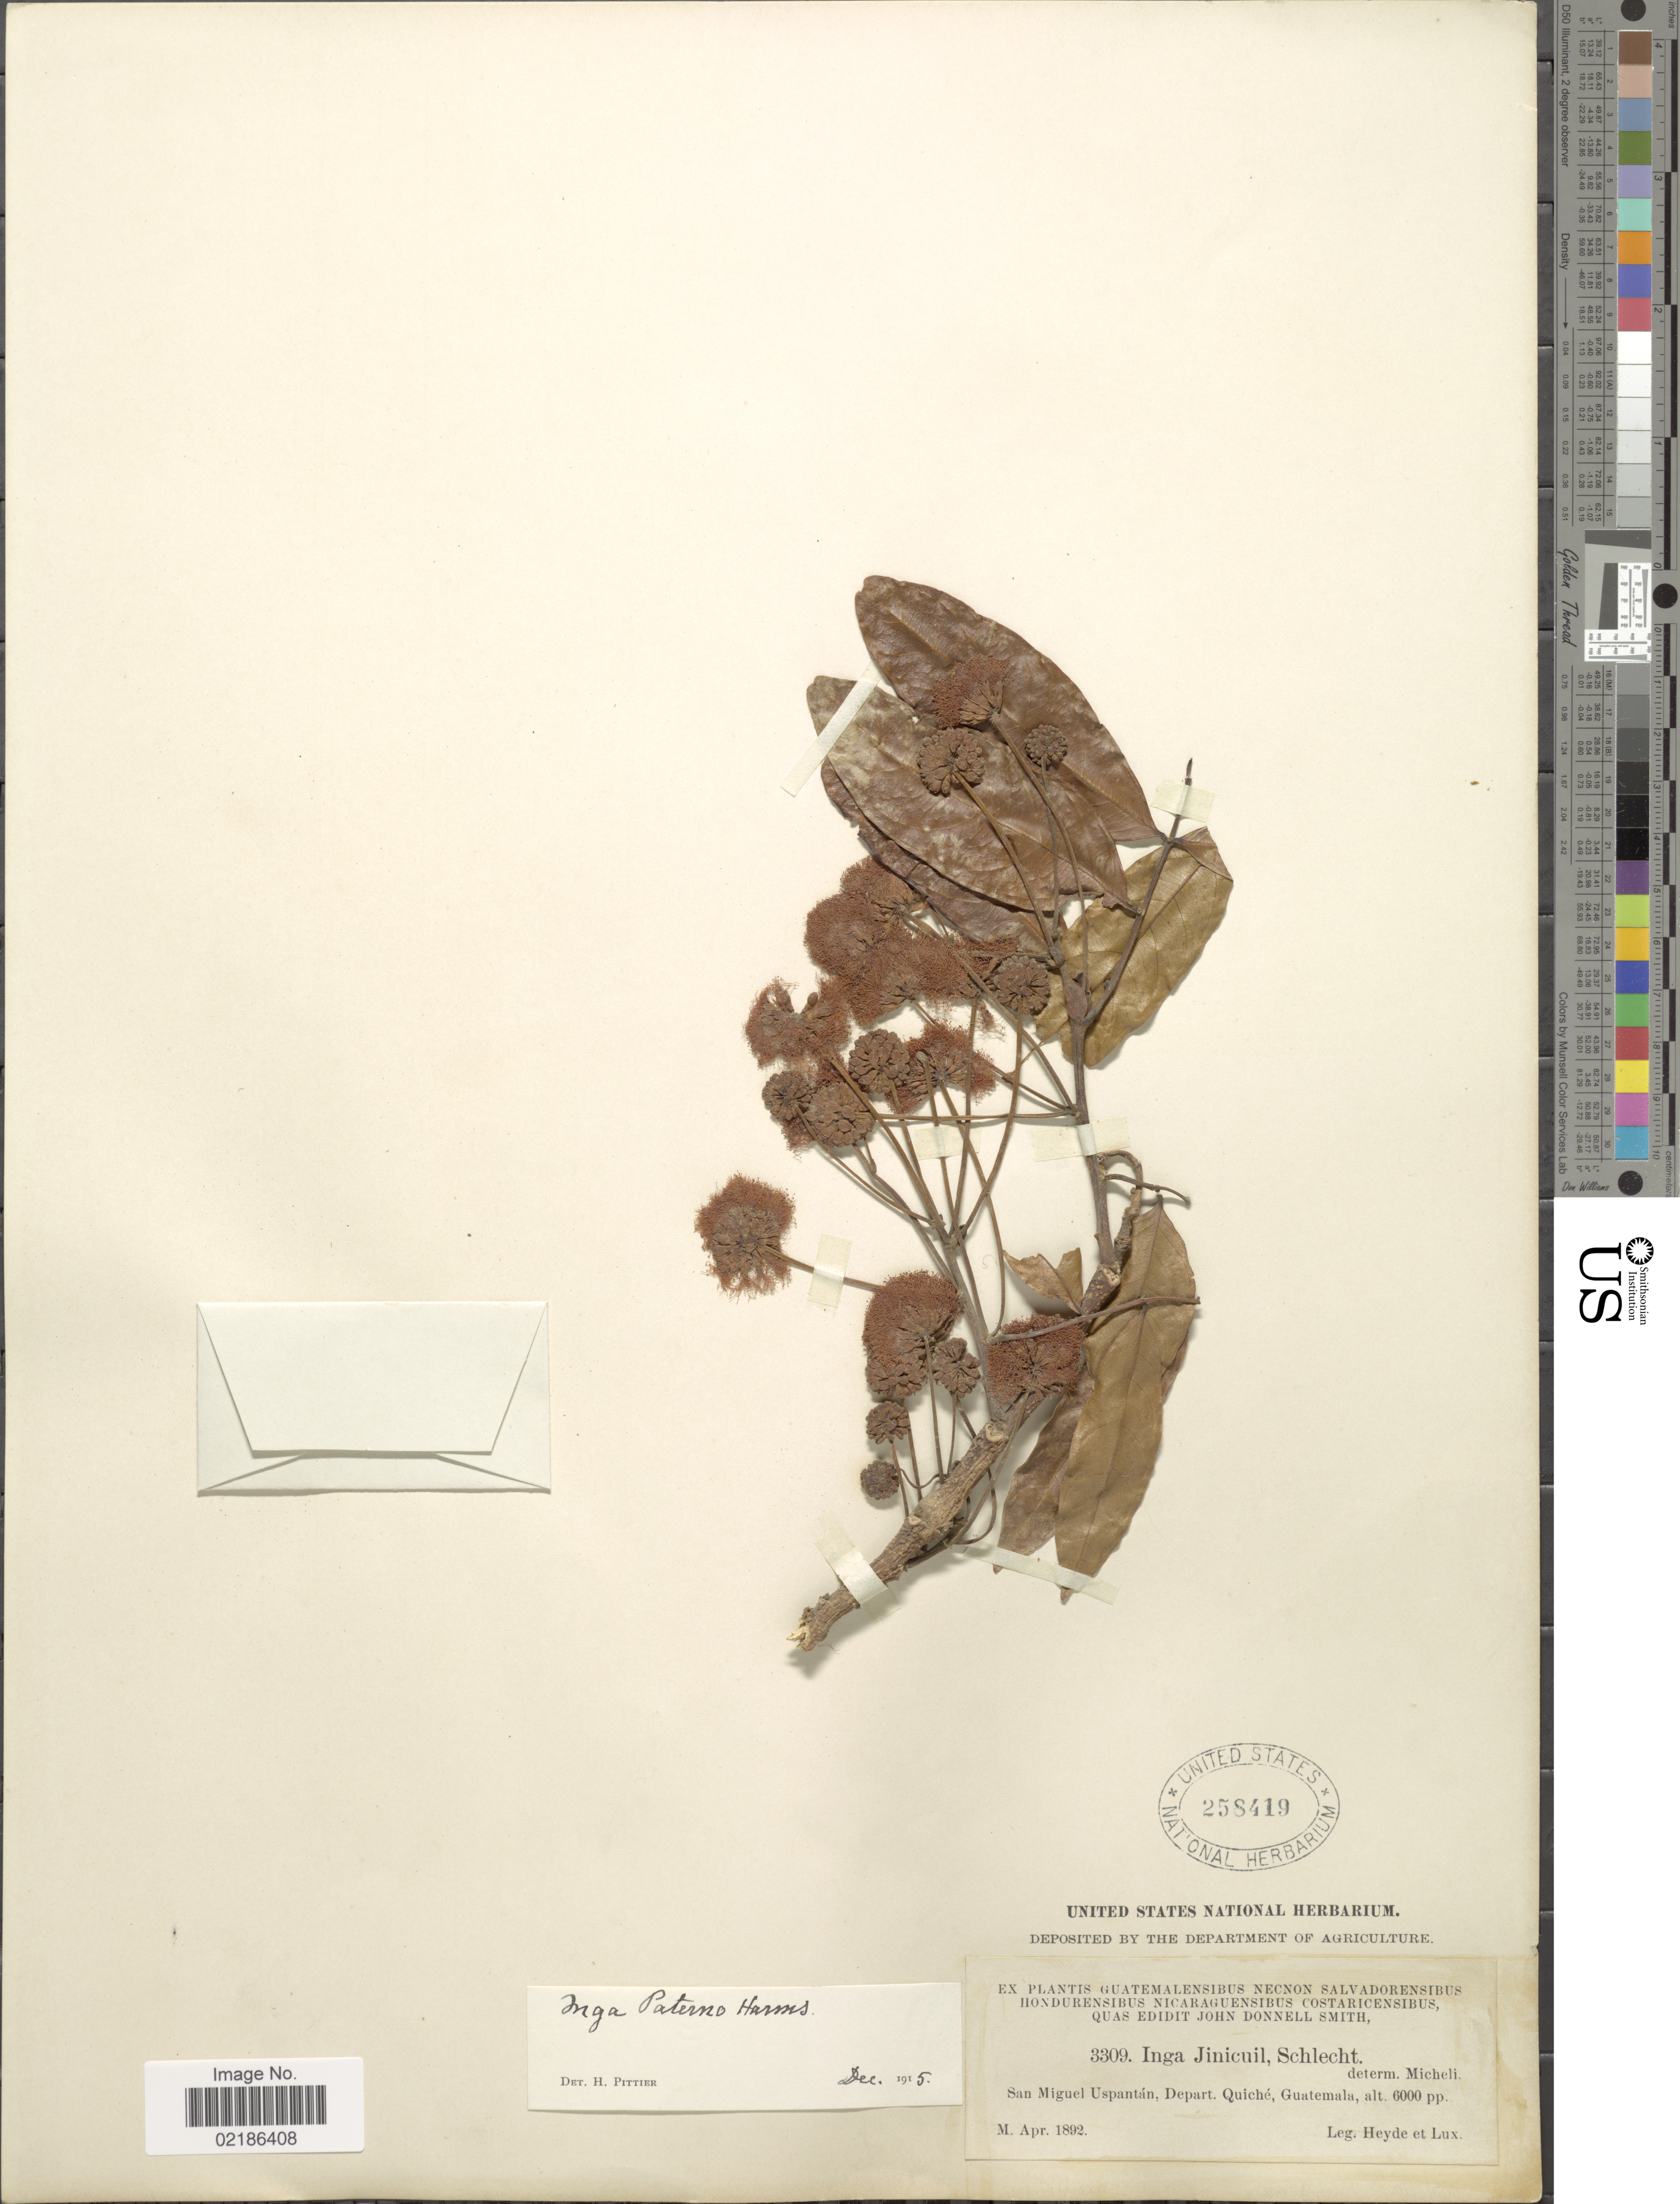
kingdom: Plantae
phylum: Tracheophyta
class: Magnoliopsida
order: Fabales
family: Fabaceae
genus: Inga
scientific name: Inga paterno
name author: Harms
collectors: Heyde & Lux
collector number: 3309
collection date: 1892-04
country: Guatemala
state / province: El Quiché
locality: San Miguel Uspantan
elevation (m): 1829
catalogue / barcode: US 258419